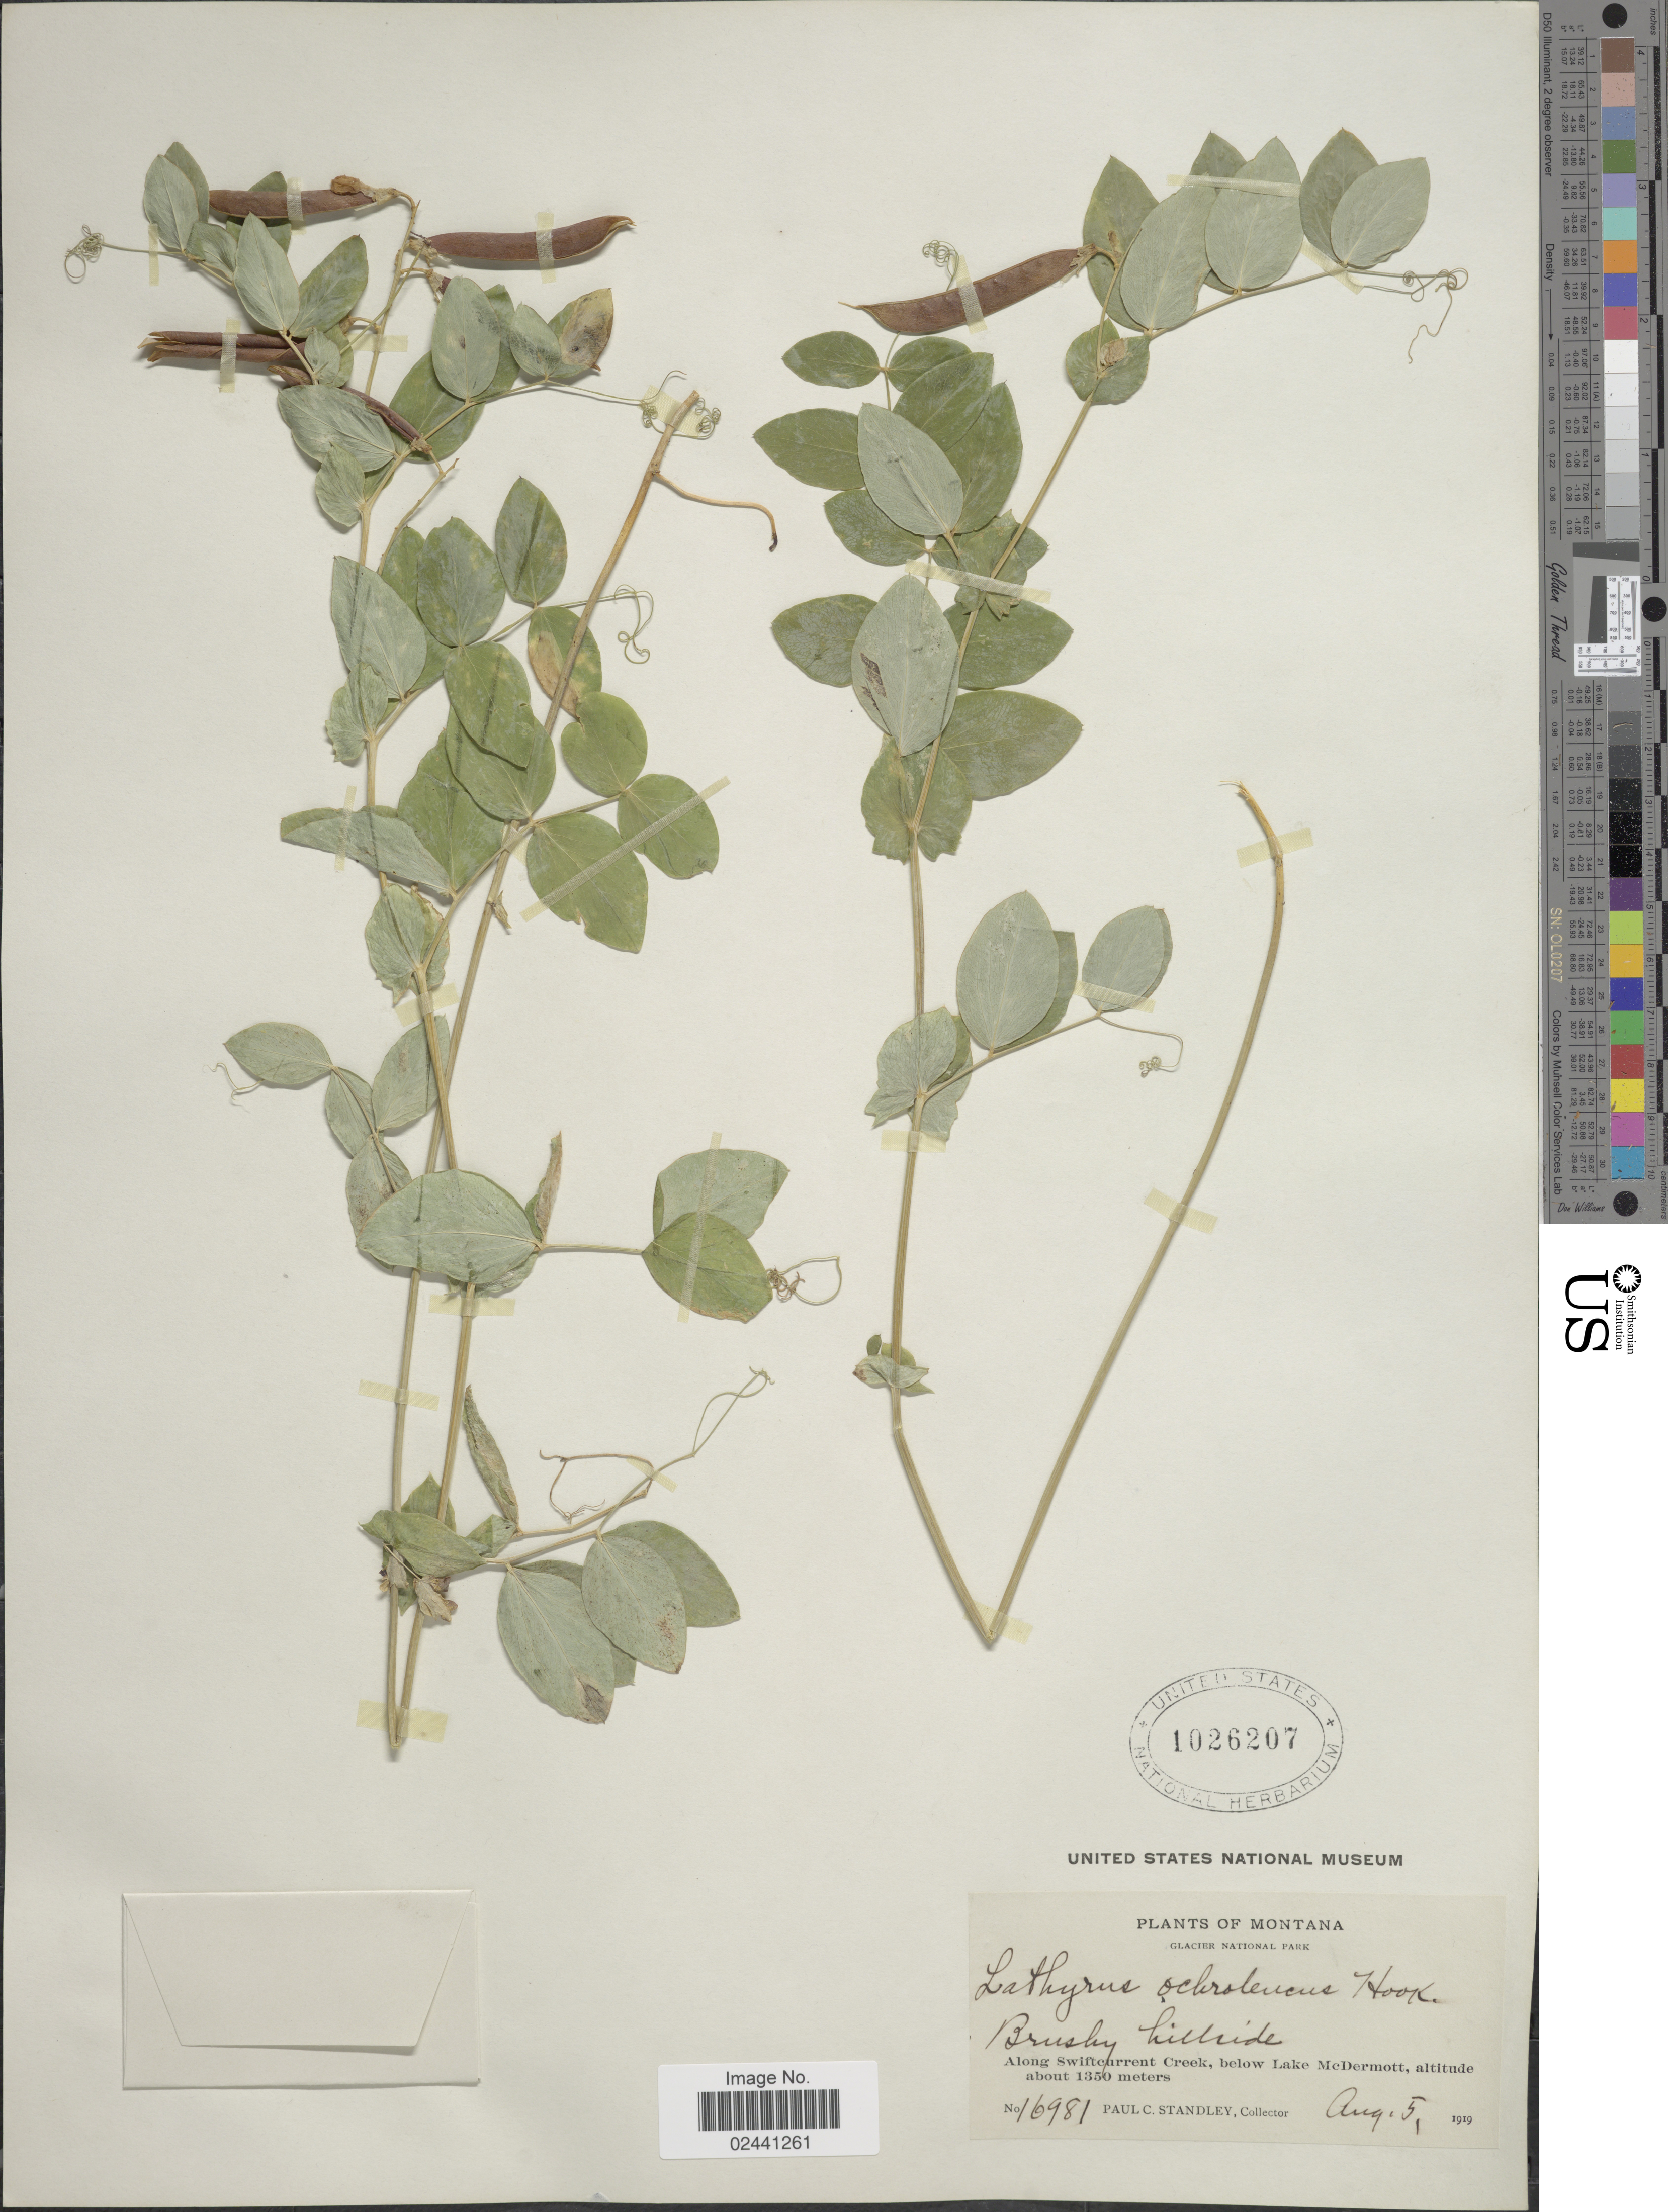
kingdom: Plantae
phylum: Tracheophyta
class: Magnoliopsida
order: Fabales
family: Fabaceae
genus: Lathyrus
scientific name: Lathyrus ochroleucus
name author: Hook.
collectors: P. C. Standley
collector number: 16981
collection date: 1919-08-05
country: United States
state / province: Montana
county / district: Glacier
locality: Glacier National Park, along Swiftcurrent Creek, below Lake McDermott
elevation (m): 1350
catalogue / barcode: US 1026207